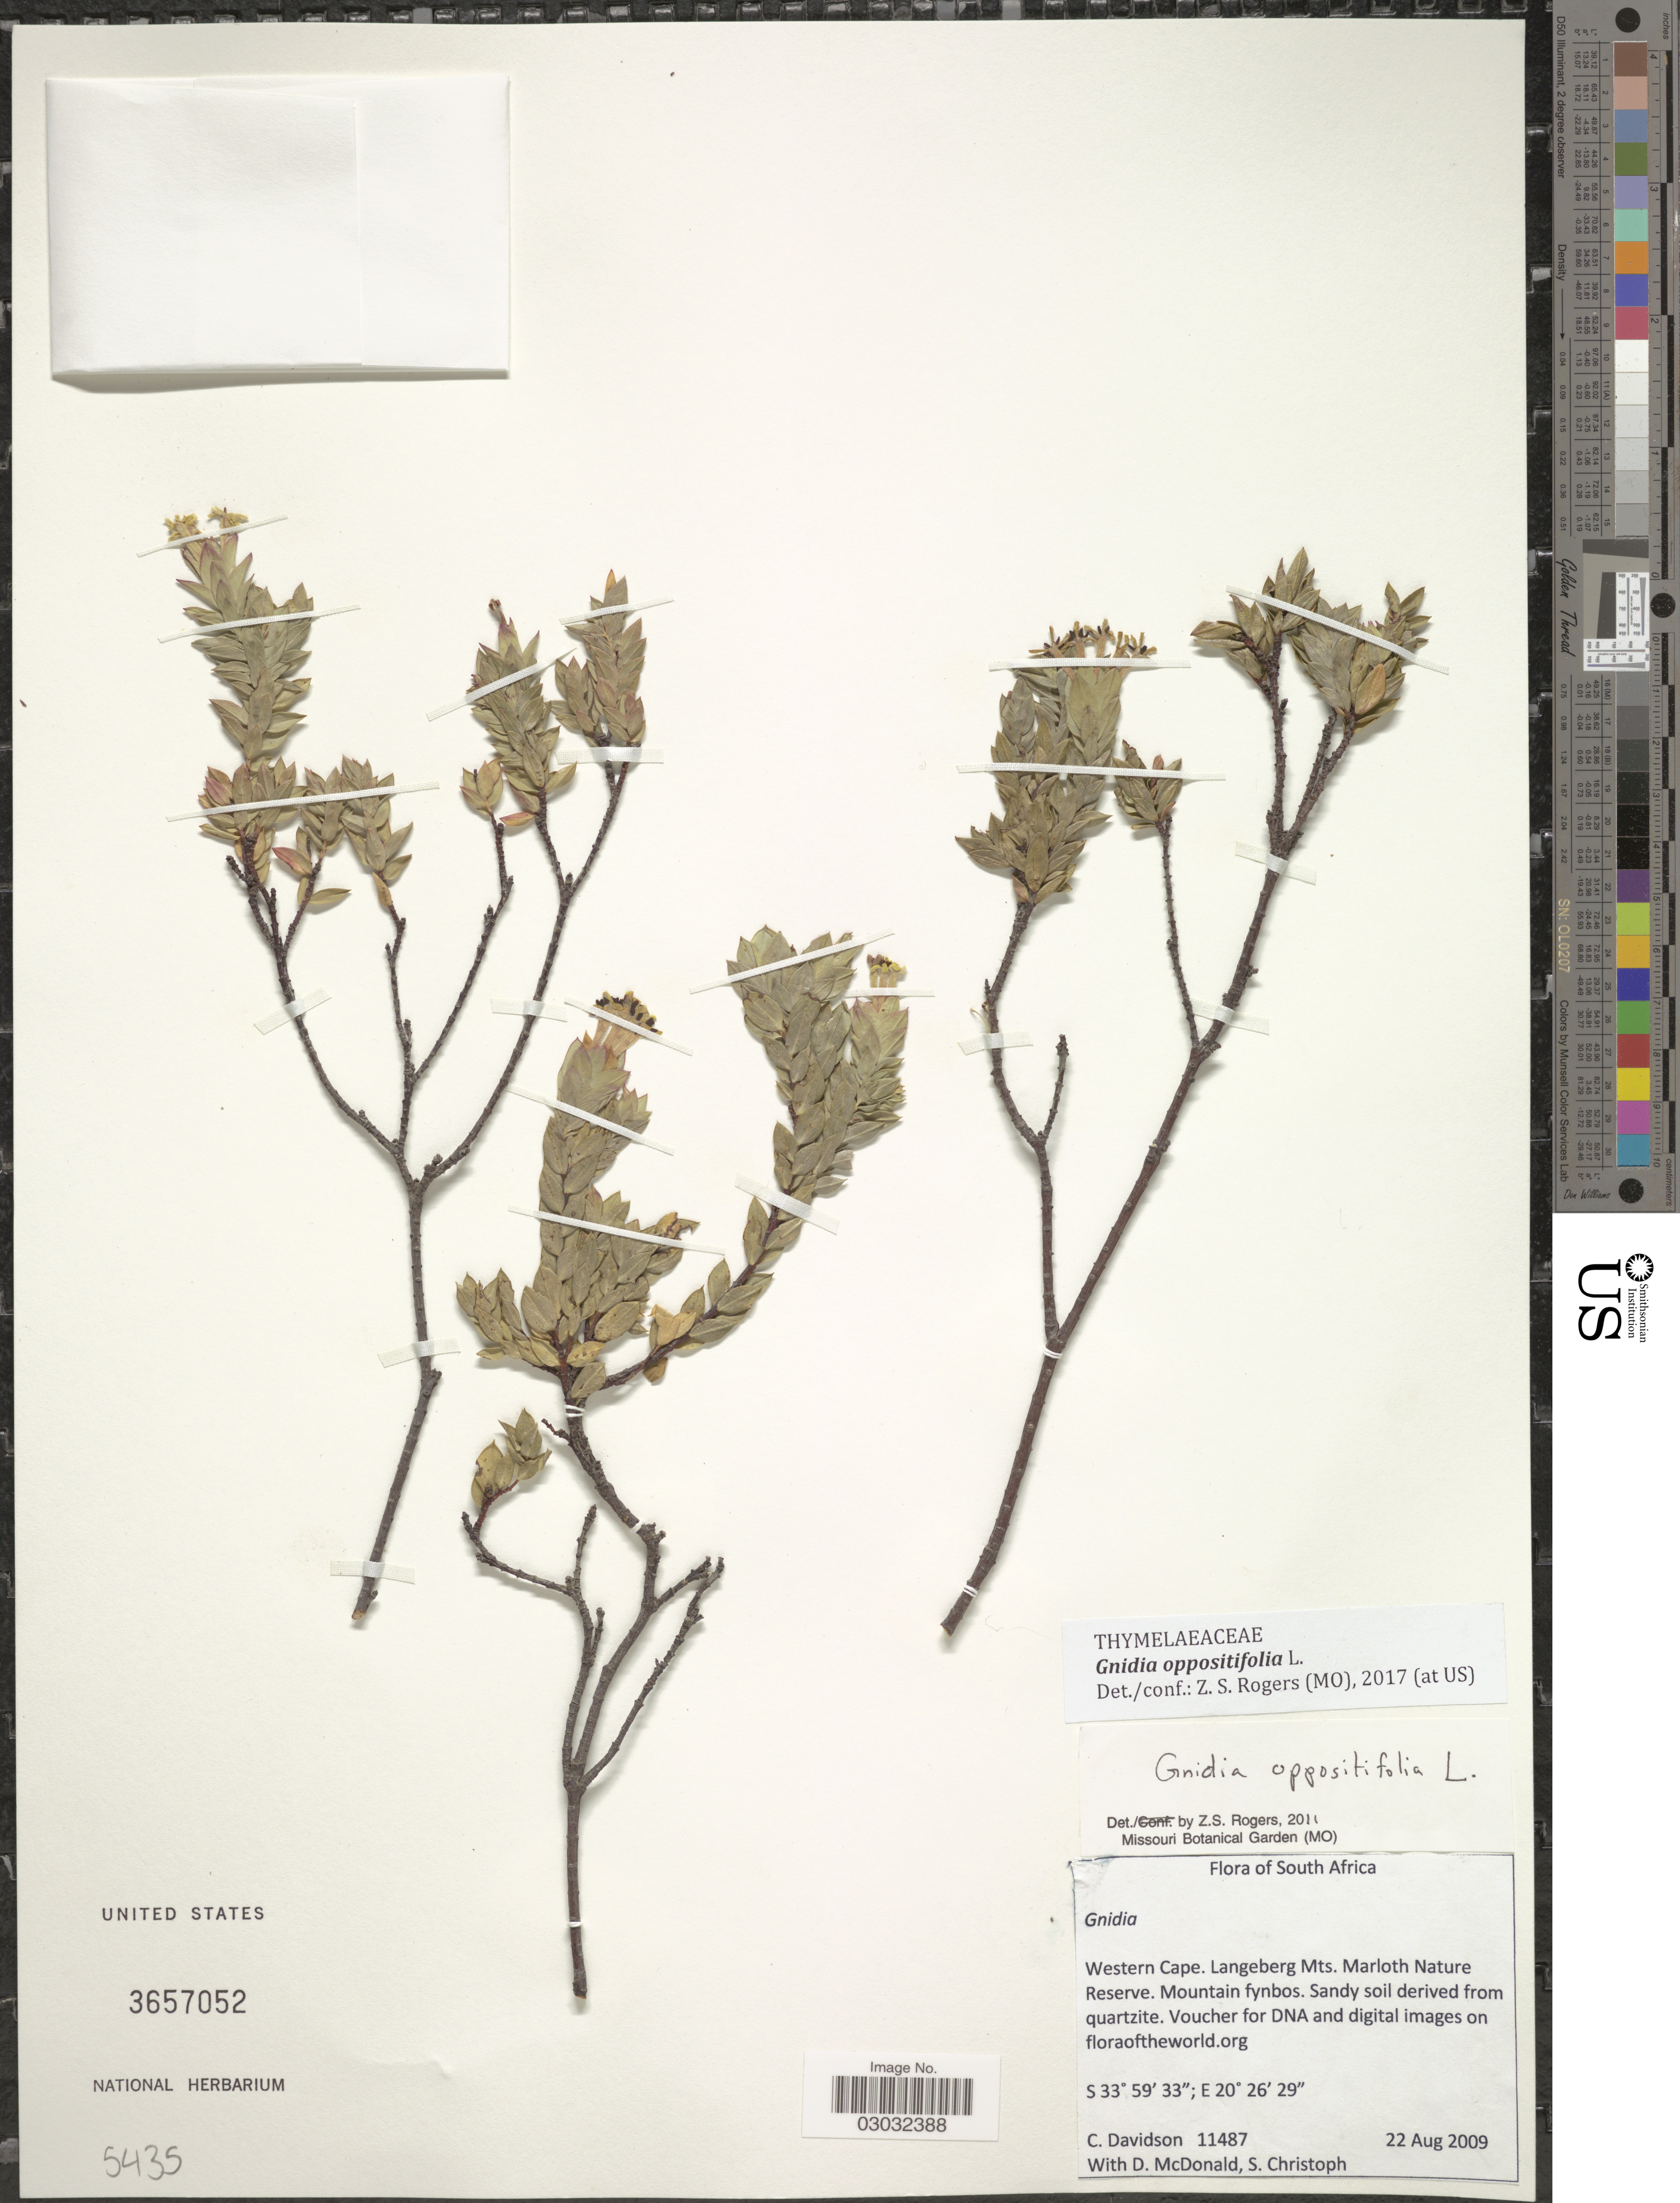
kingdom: Plantae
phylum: Tracheophyta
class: Magnoliopsida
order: Malvales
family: Thymelaeaceae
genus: Gnidia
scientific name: Gnidia oppositifolia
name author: L.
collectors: C. Davidson, D. McDonald & S. Christoph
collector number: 11487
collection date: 2009-08-22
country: South Africa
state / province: Western Cape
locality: Langeberg Mts. Marloth Nature Reserve. Mountain fynbos.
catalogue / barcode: US 3657052